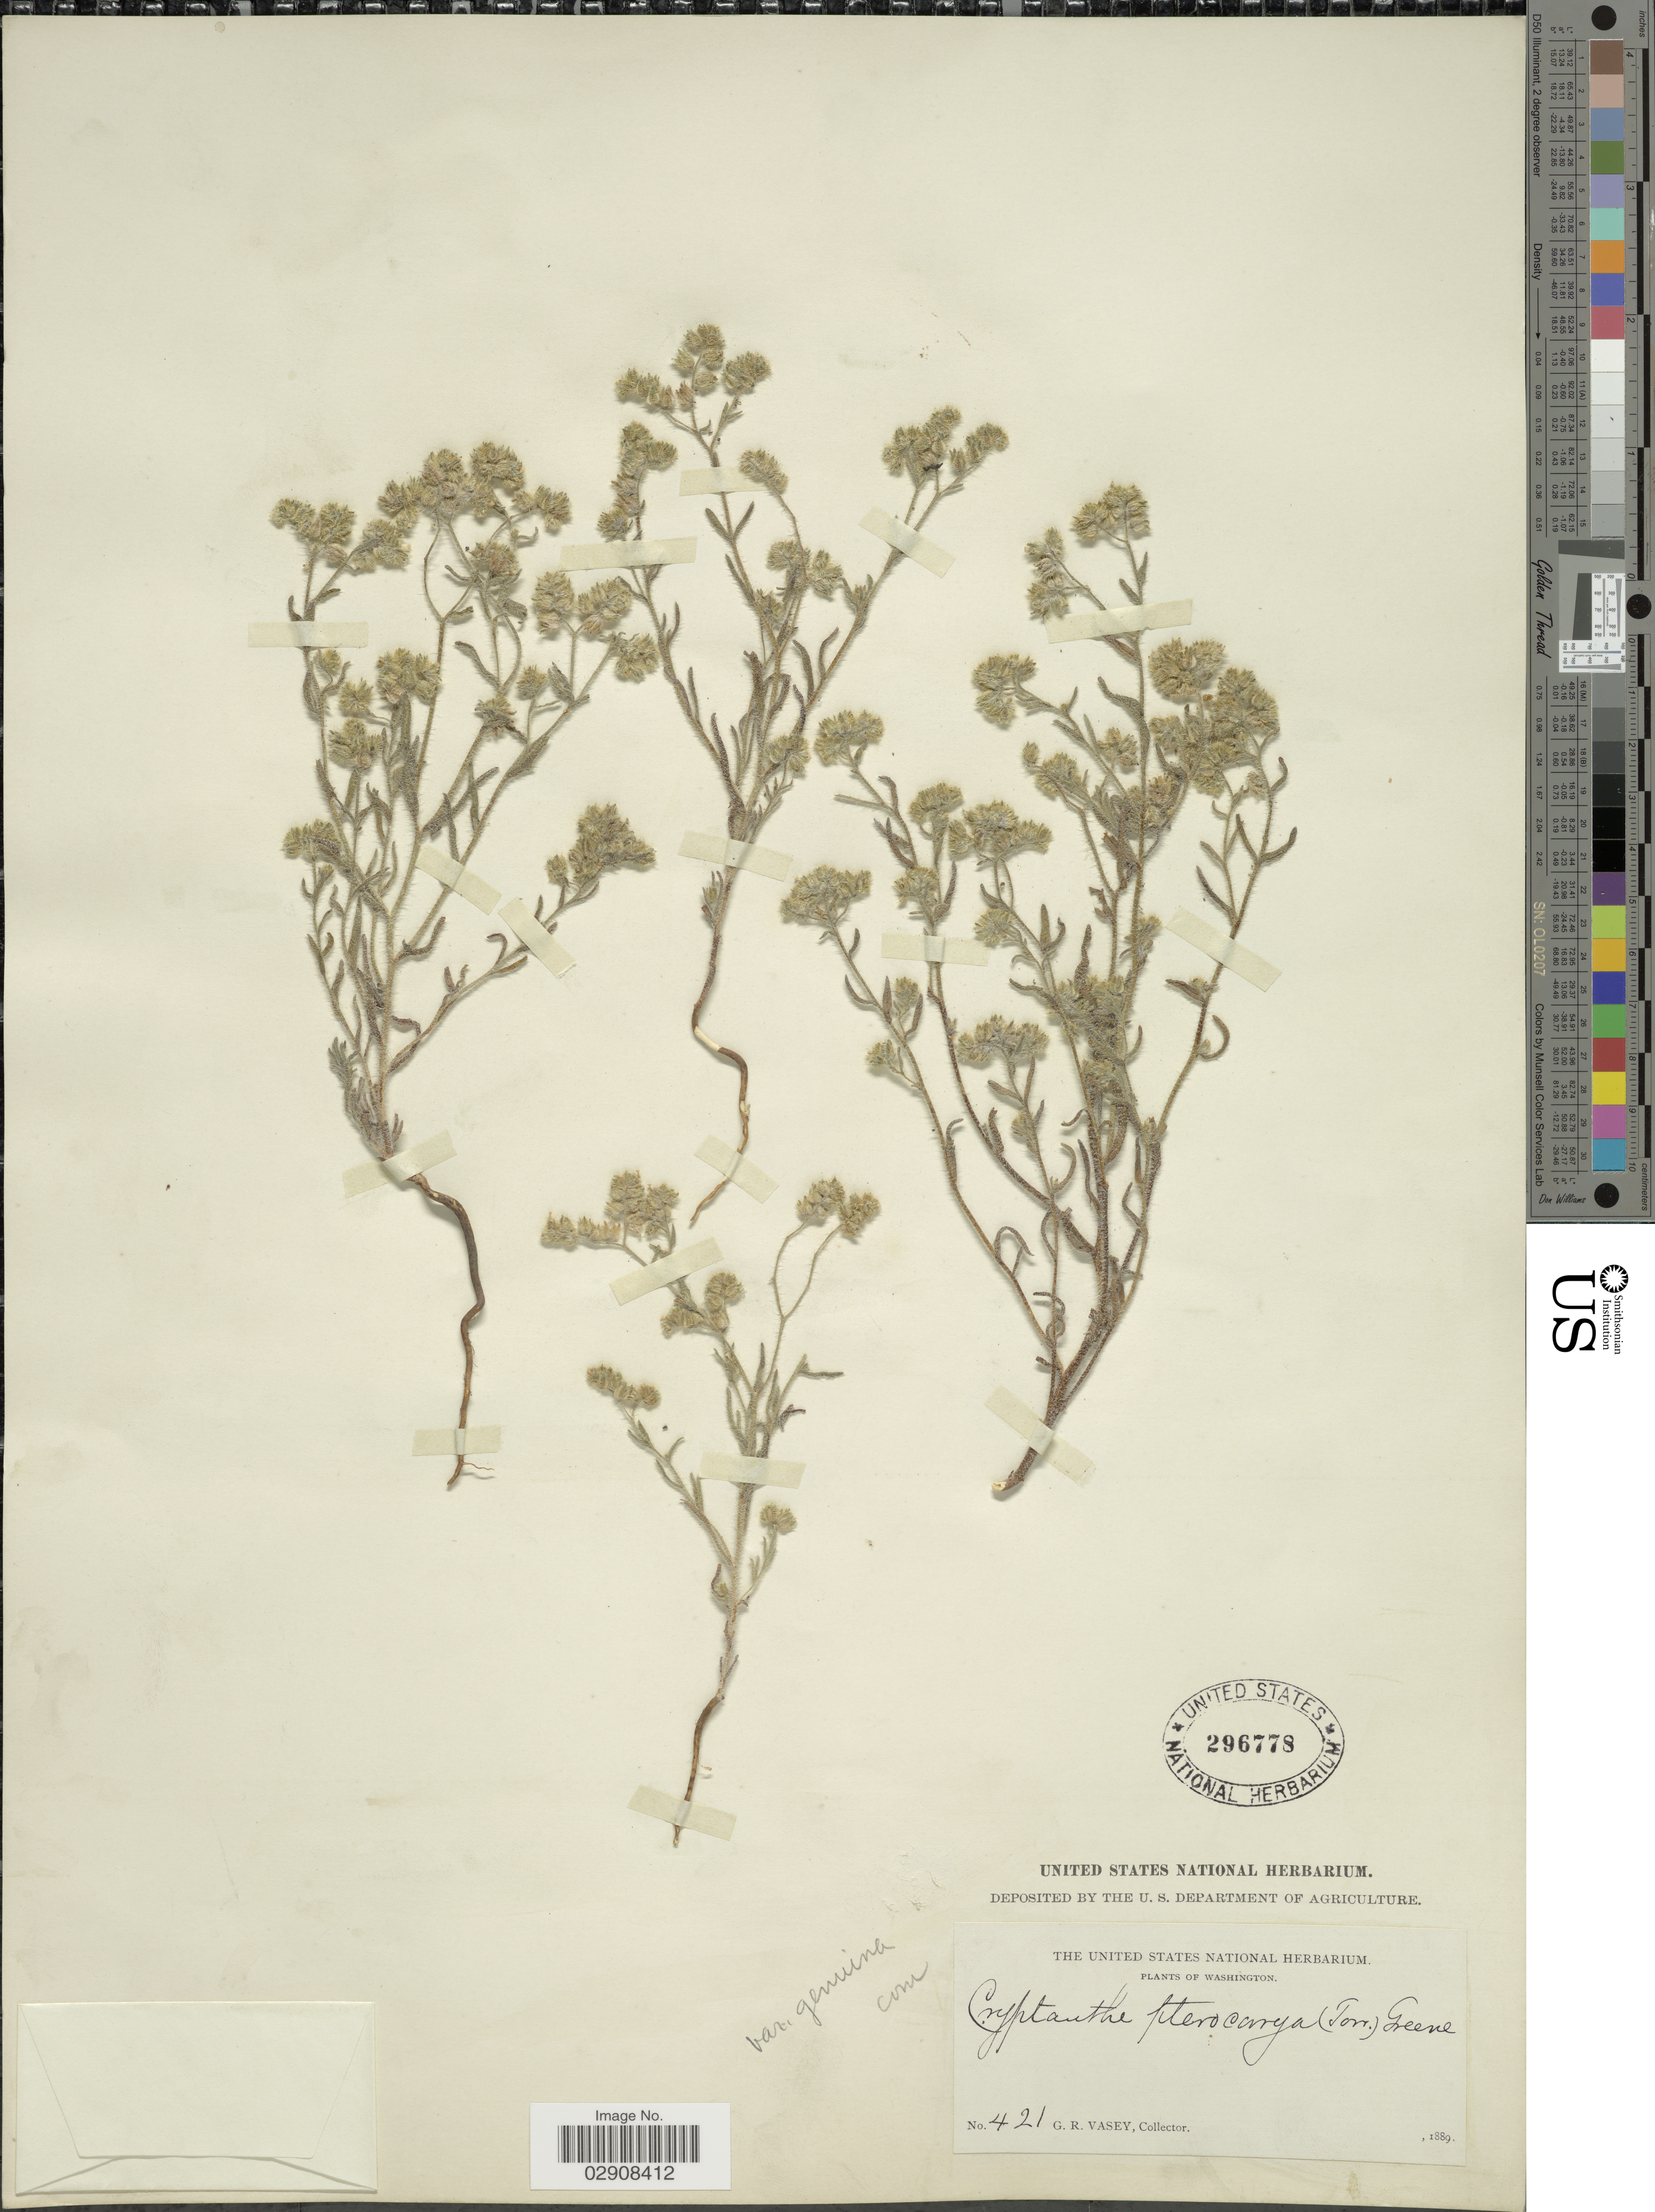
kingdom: Plantae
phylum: Tracheophyta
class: Magnoliopsida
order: Boraginales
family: Boraginaceae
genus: Cryptantha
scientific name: Cryptantha pterocarya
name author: (Torr.) Greene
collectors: G. R. Vasey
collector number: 421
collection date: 1889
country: United States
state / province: Washington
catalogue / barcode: US 296778